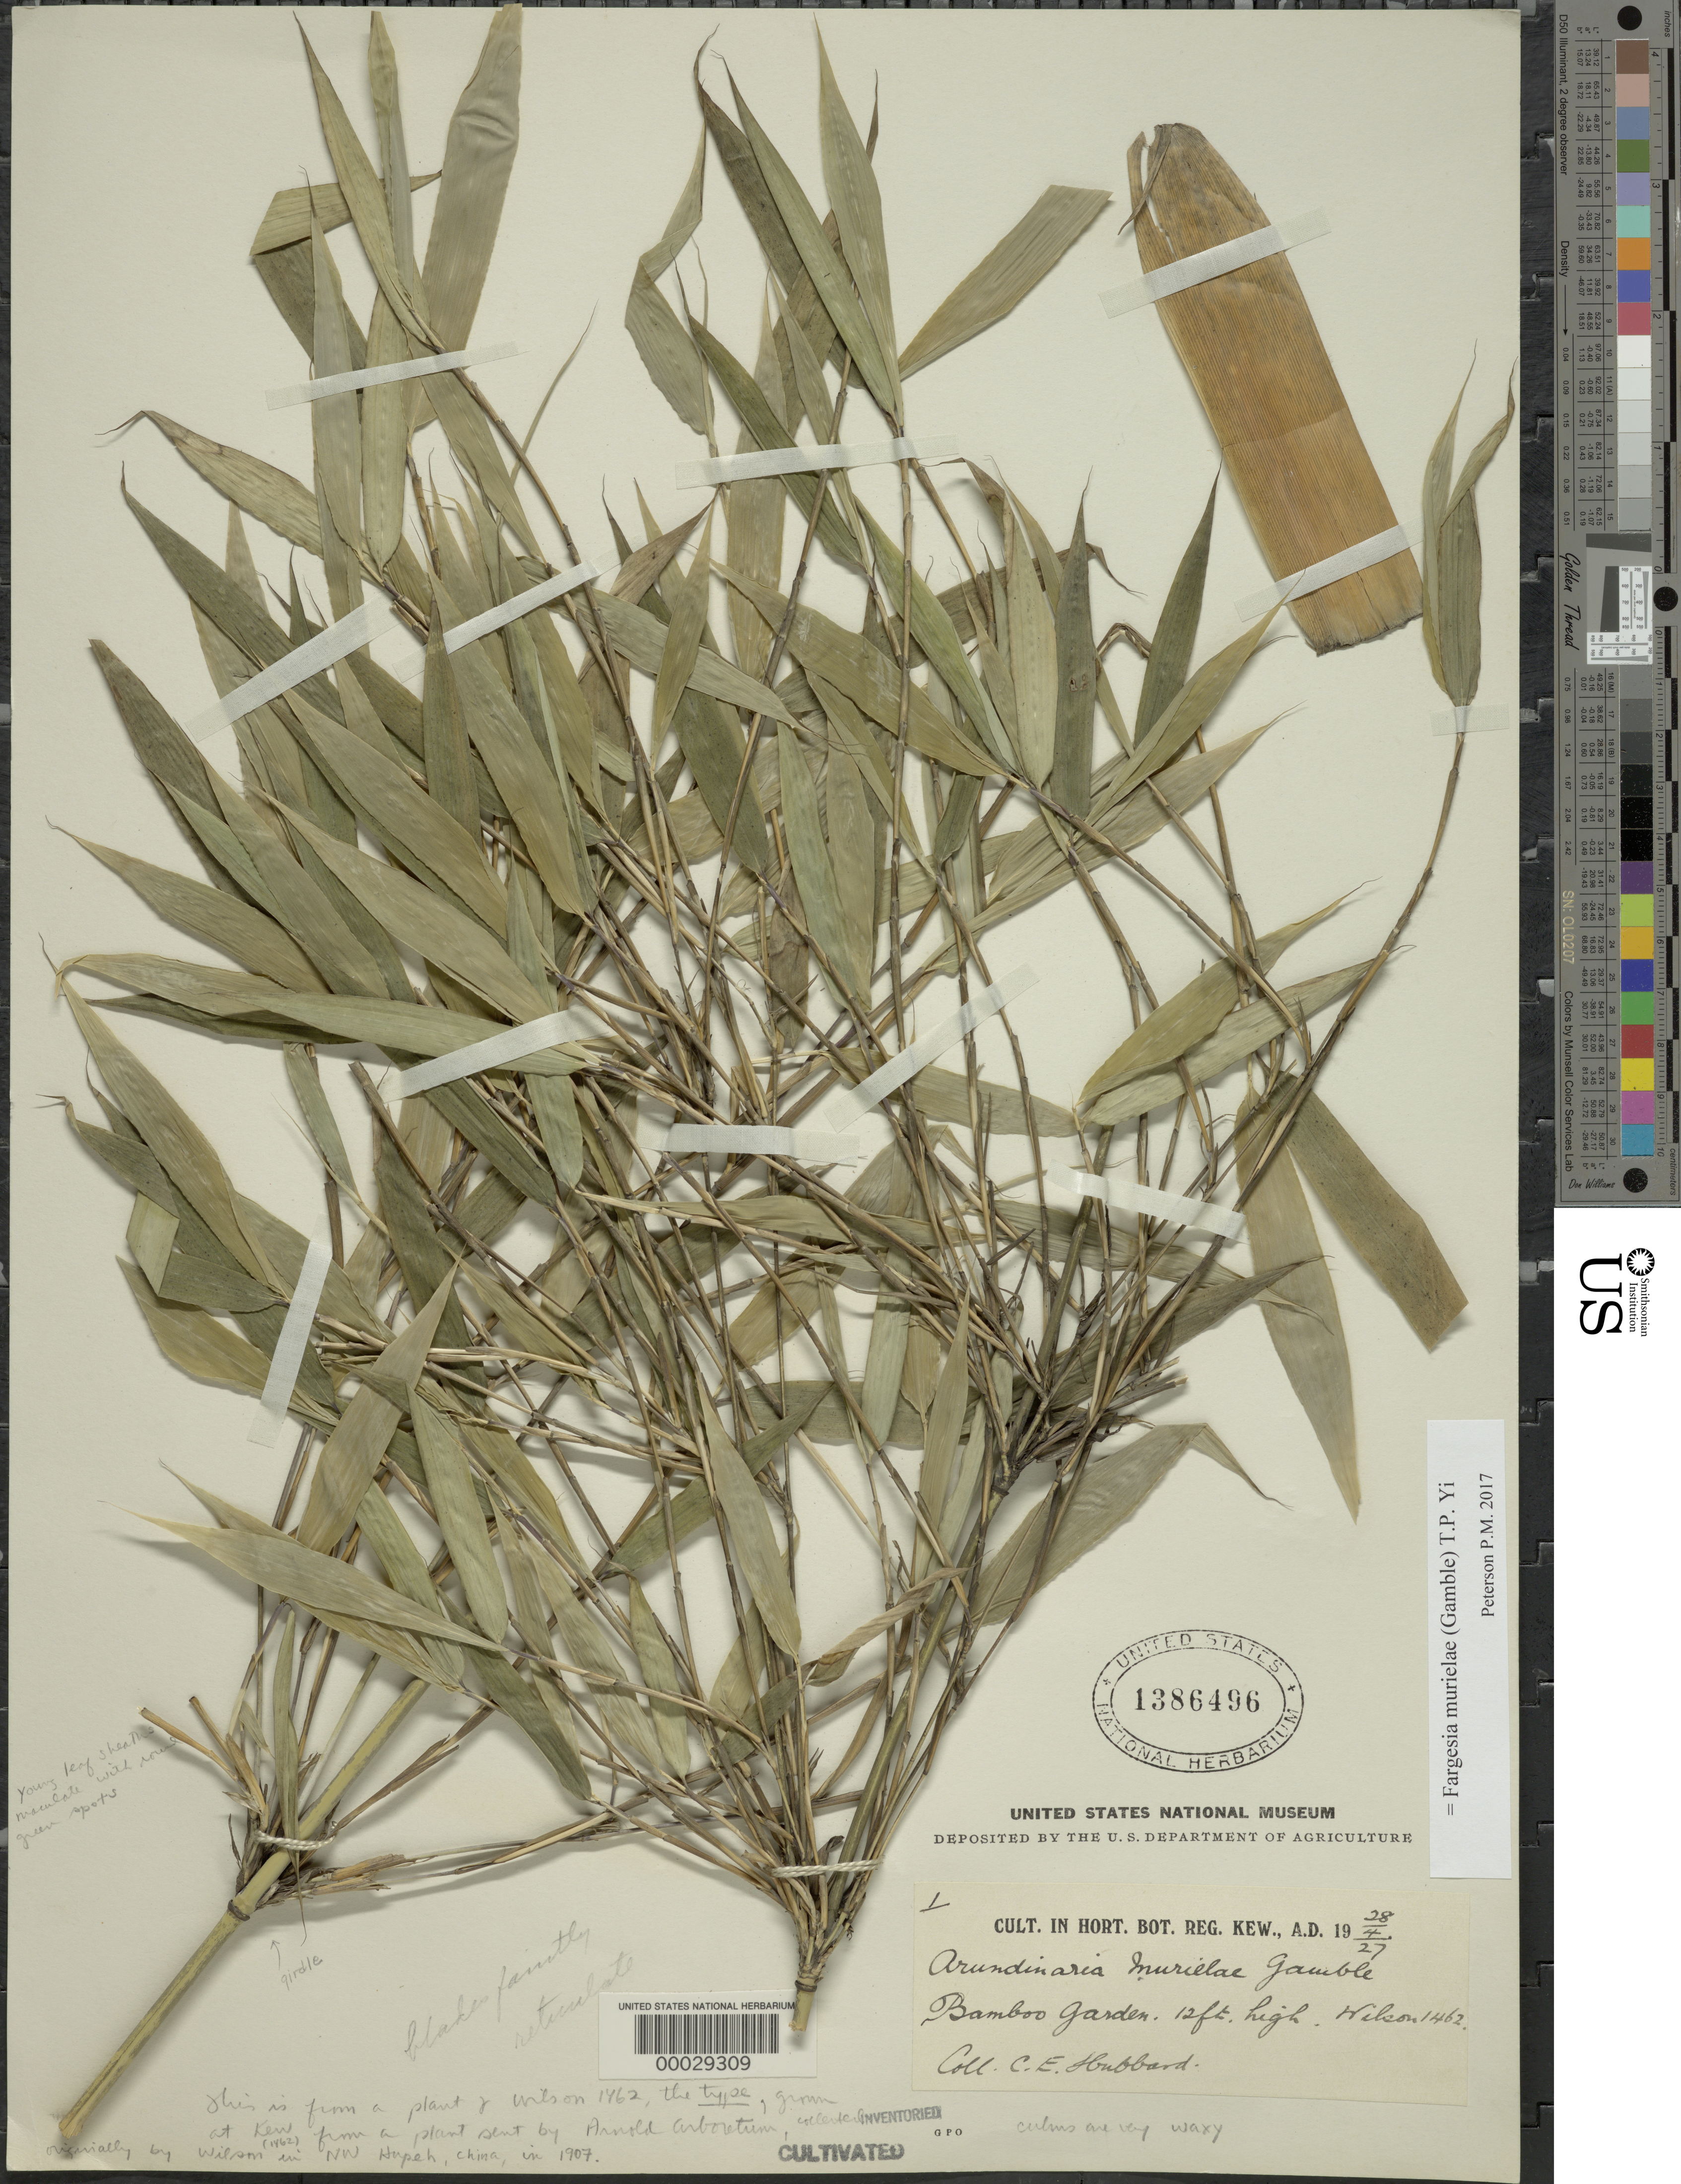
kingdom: Plantae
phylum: Tracheophyta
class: Liliopsida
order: Poales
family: Poaceae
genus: Fargesia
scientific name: Fargesia murielae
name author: (Gamble) T.P. Yi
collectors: C. E. Hubbard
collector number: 1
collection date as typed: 28 Apr 1927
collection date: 1927-04-28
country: United Kingdom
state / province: England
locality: Kew-bamboo garden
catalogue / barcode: US 1386496